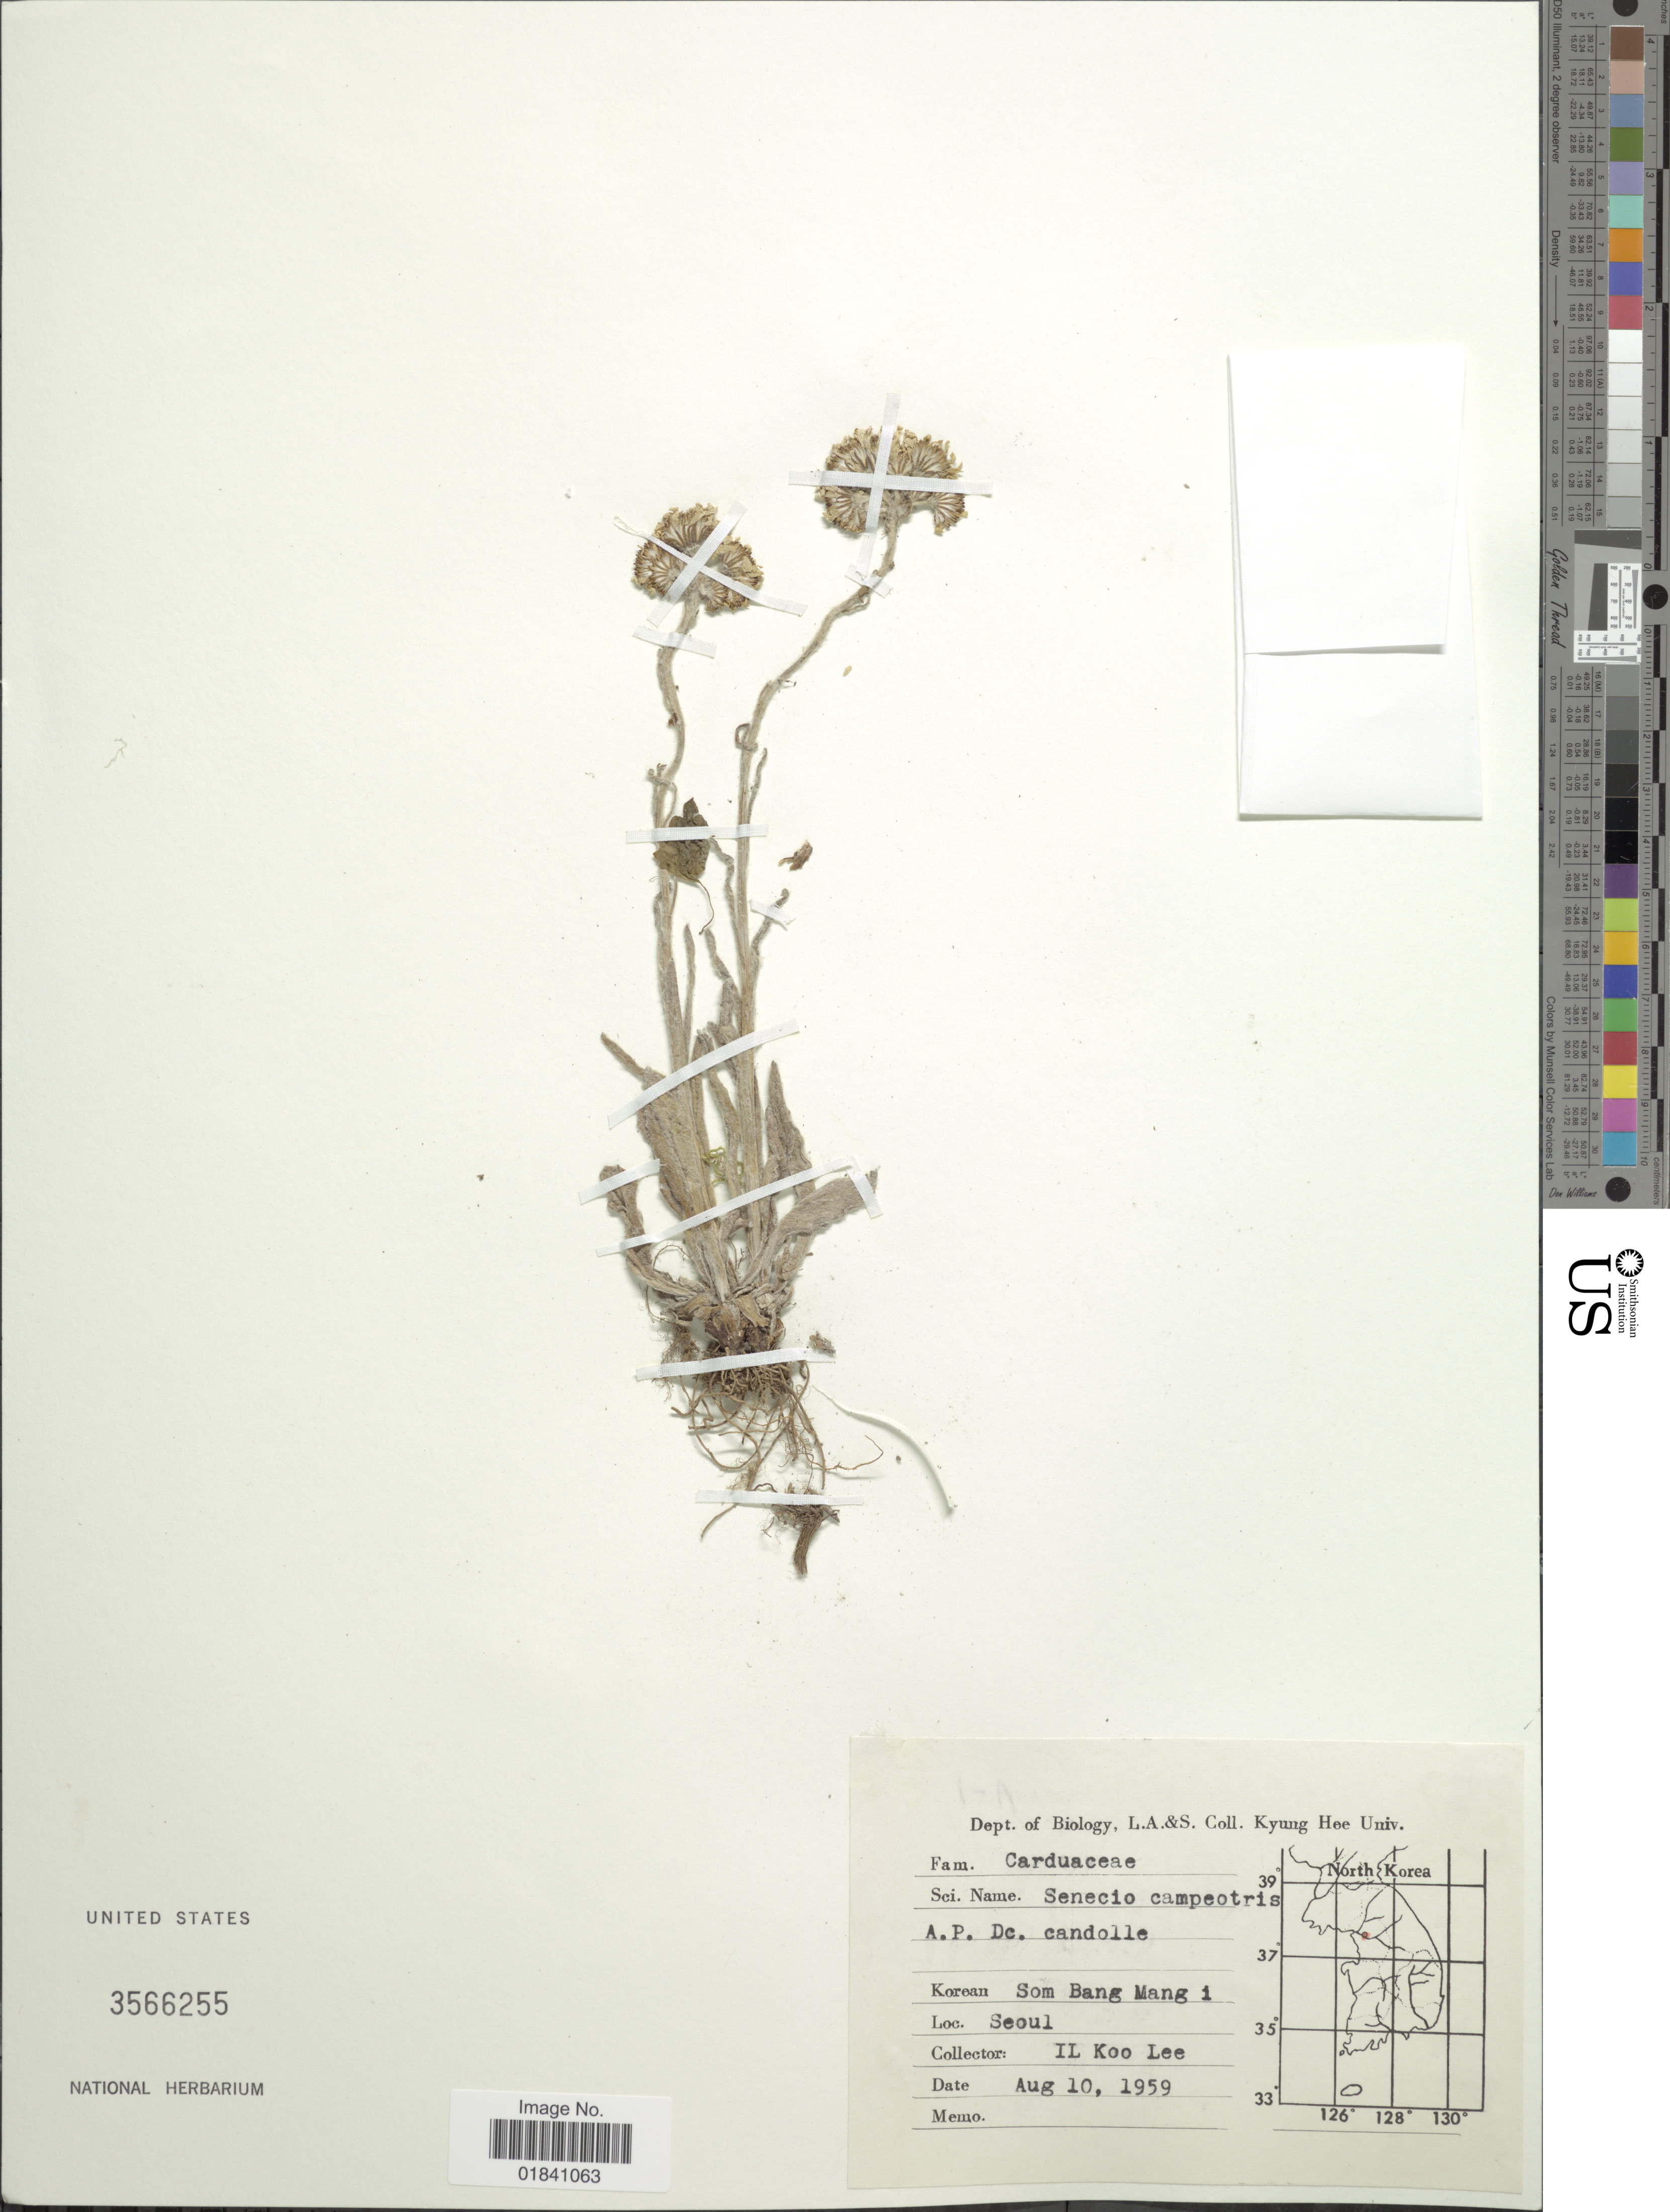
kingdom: Plantae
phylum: Tracheophyta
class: Magnoliopsida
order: Asterales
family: Asteraceae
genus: Senecio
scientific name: Senecio campestris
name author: DC.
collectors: I. Lee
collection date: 1959-08-10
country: South Korea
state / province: Seoul Special City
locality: Seoul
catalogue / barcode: US 3566255